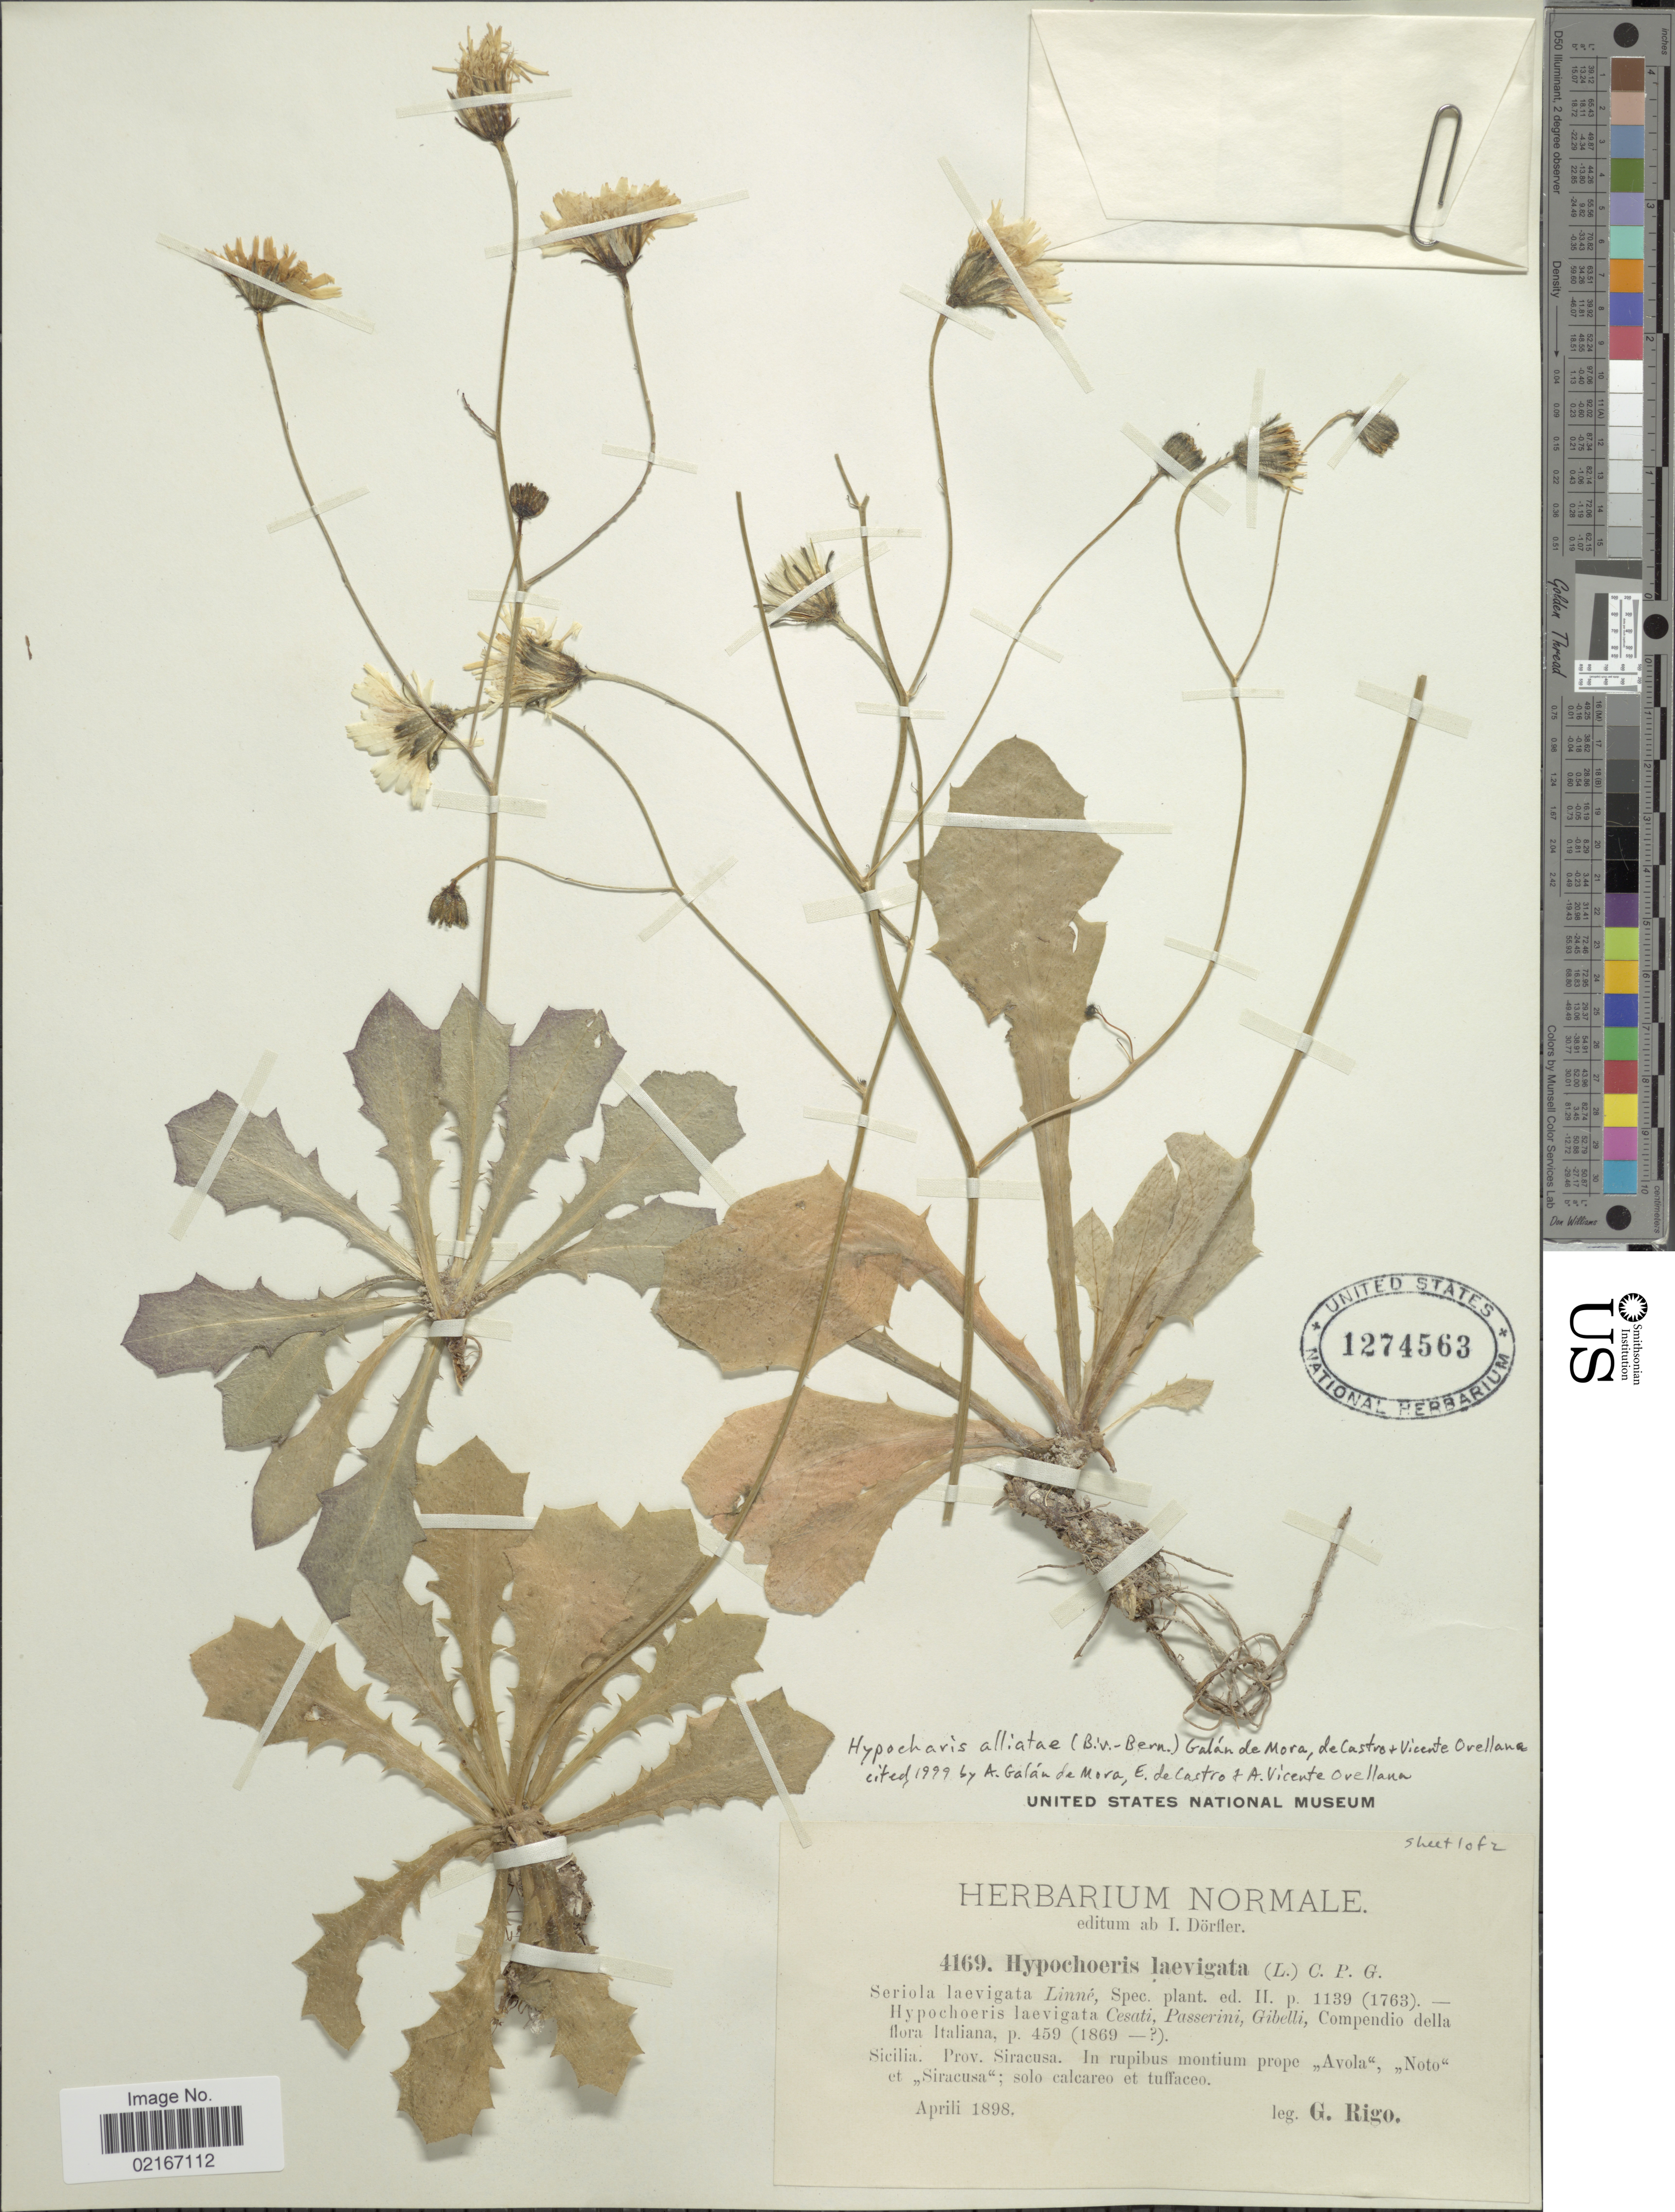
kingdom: Plantae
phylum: Tracheophyta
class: Magnoliopsida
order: Asterales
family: Asteraceae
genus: Hypochaeris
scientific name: Hypochaeris alliatae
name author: (Biv.) A. Galán & et al.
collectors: G. Rigo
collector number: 4169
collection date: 1898-04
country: Italy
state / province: Siciliana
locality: Sicilia, Prov. Siracusa, In rupibus montium prope ,, Avola ", ,, Noto " et ,,Siracusa' ; solo calcareo et tuffaceo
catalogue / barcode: US 1274563